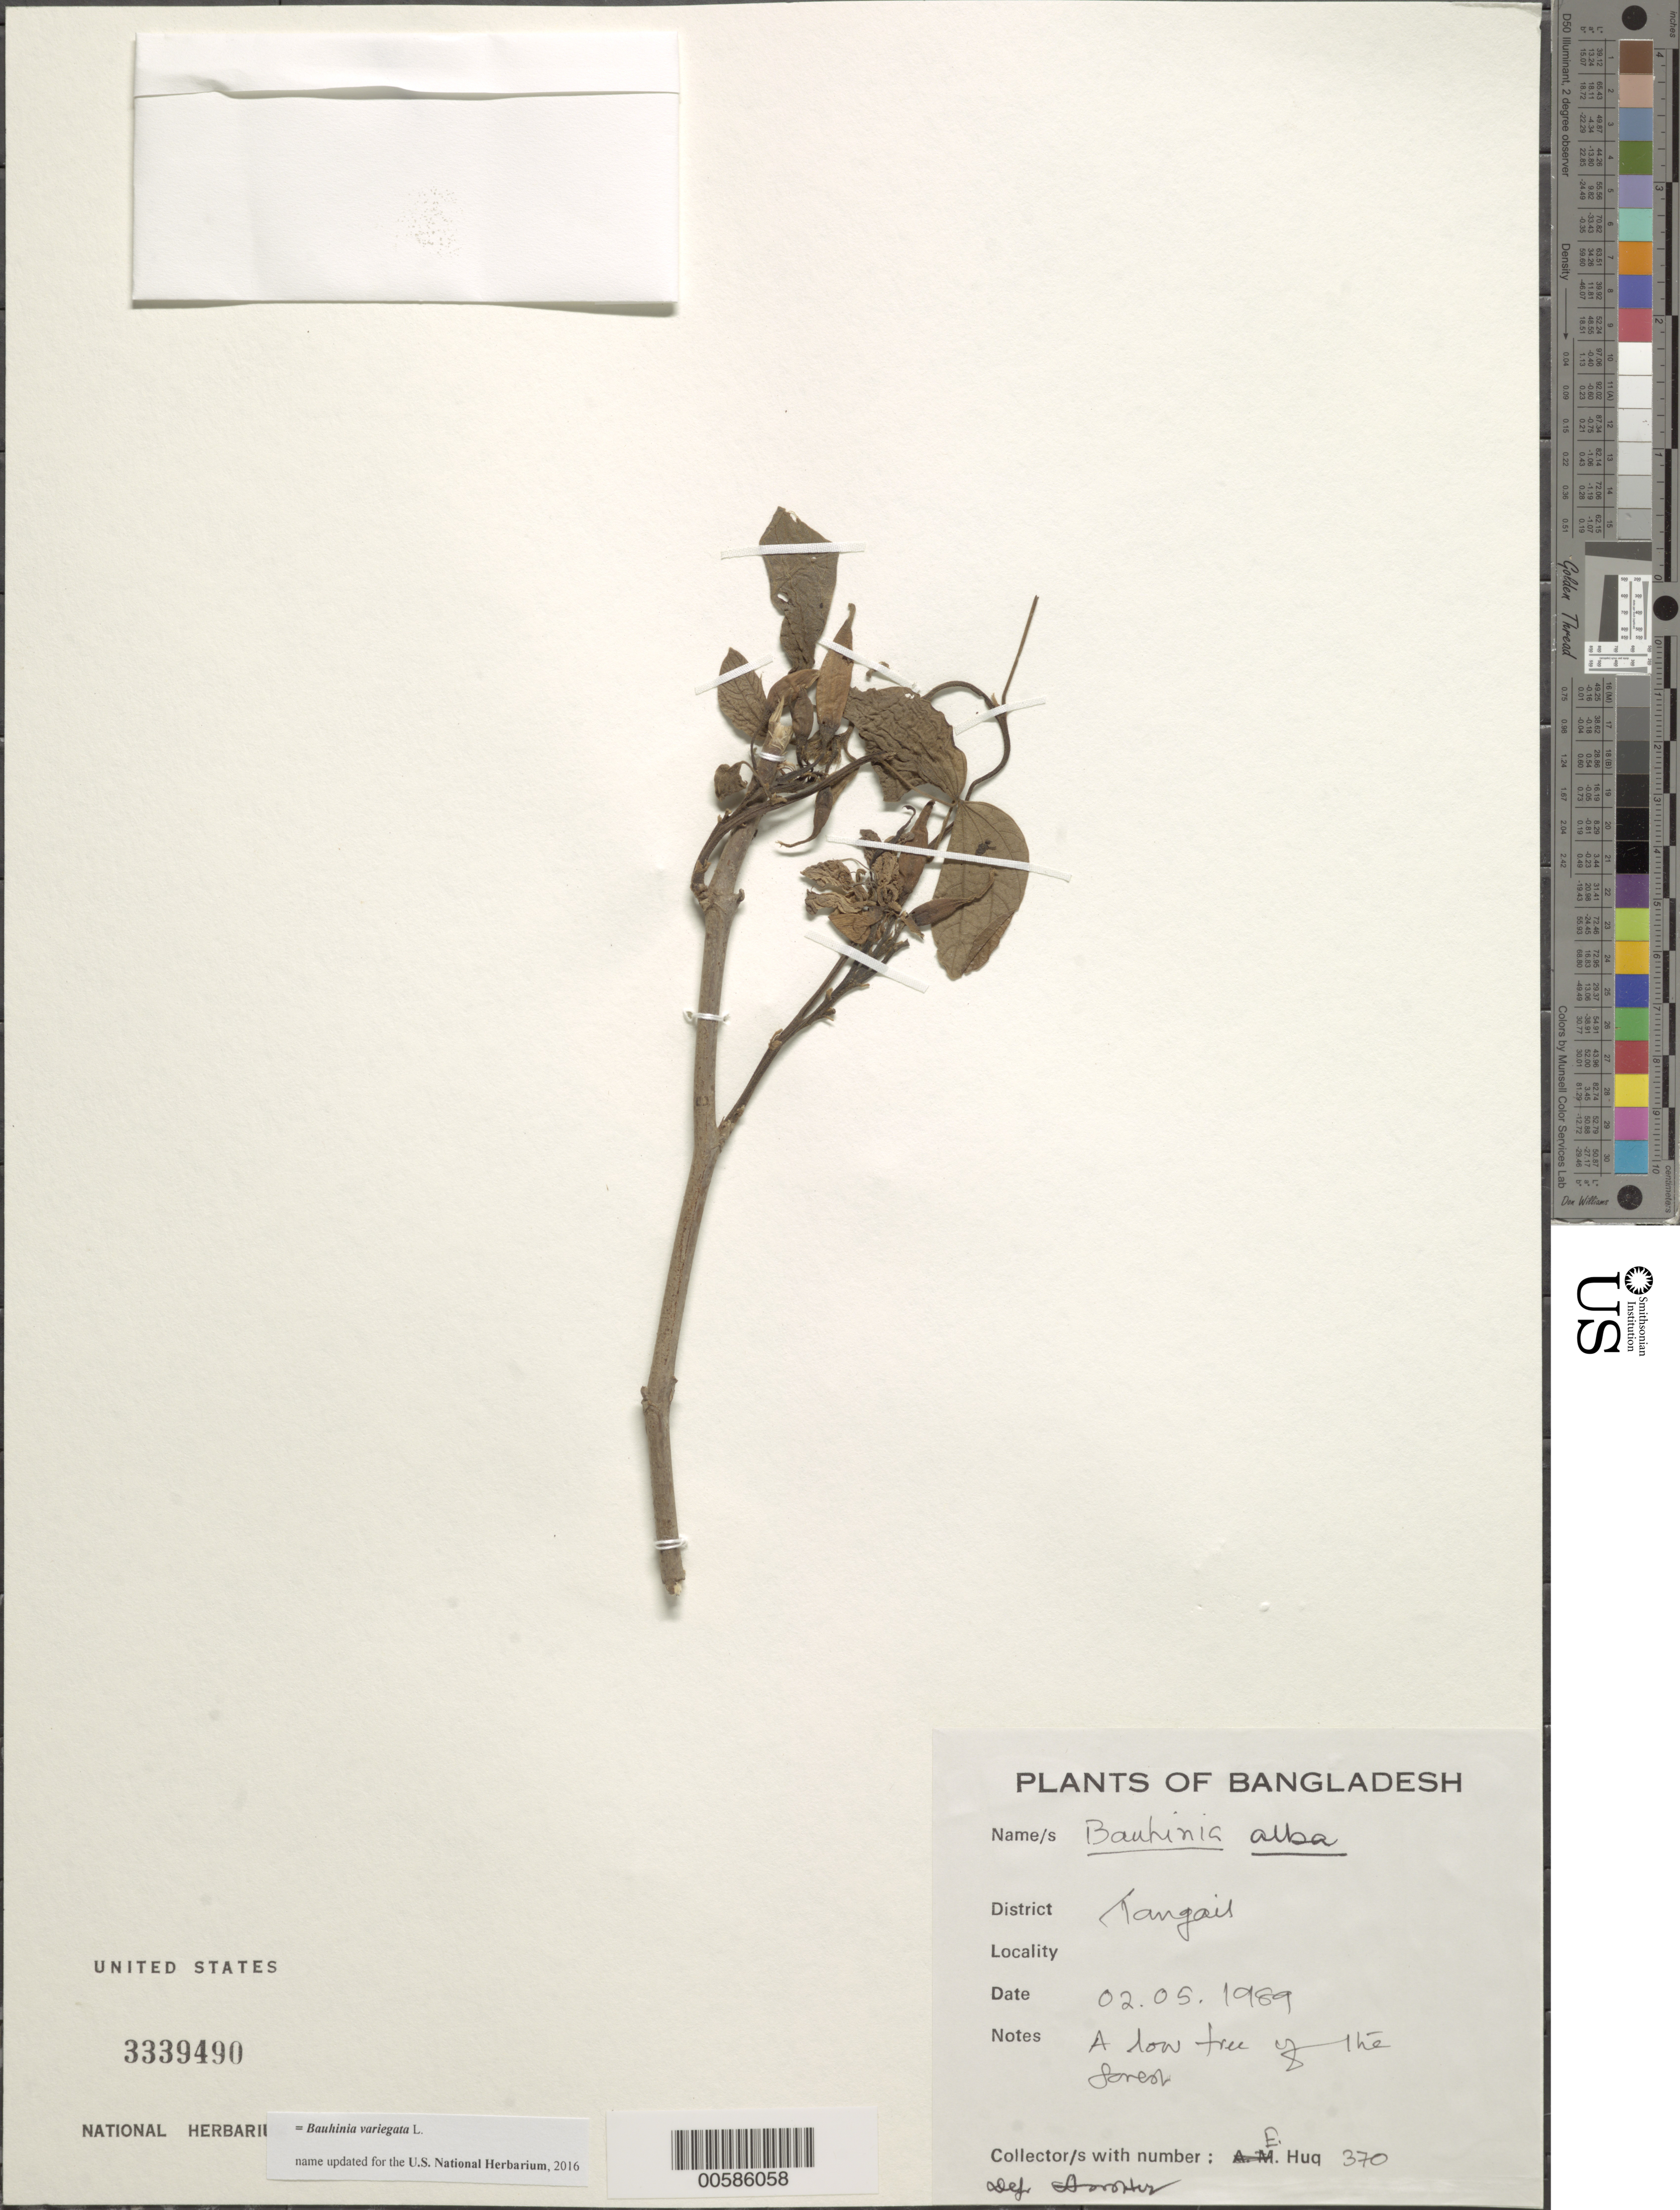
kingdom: Plantae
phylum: Tracheophyta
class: Magnoliopsida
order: Fabales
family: Fabaceae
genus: Phanera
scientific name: Phanera variegata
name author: (L.) Benth.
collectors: A. M. Huq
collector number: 370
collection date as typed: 02 May 1989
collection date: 1989-05-02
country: Bangladesh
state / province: Dhaka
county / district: Tangail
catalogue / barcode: US 3339490